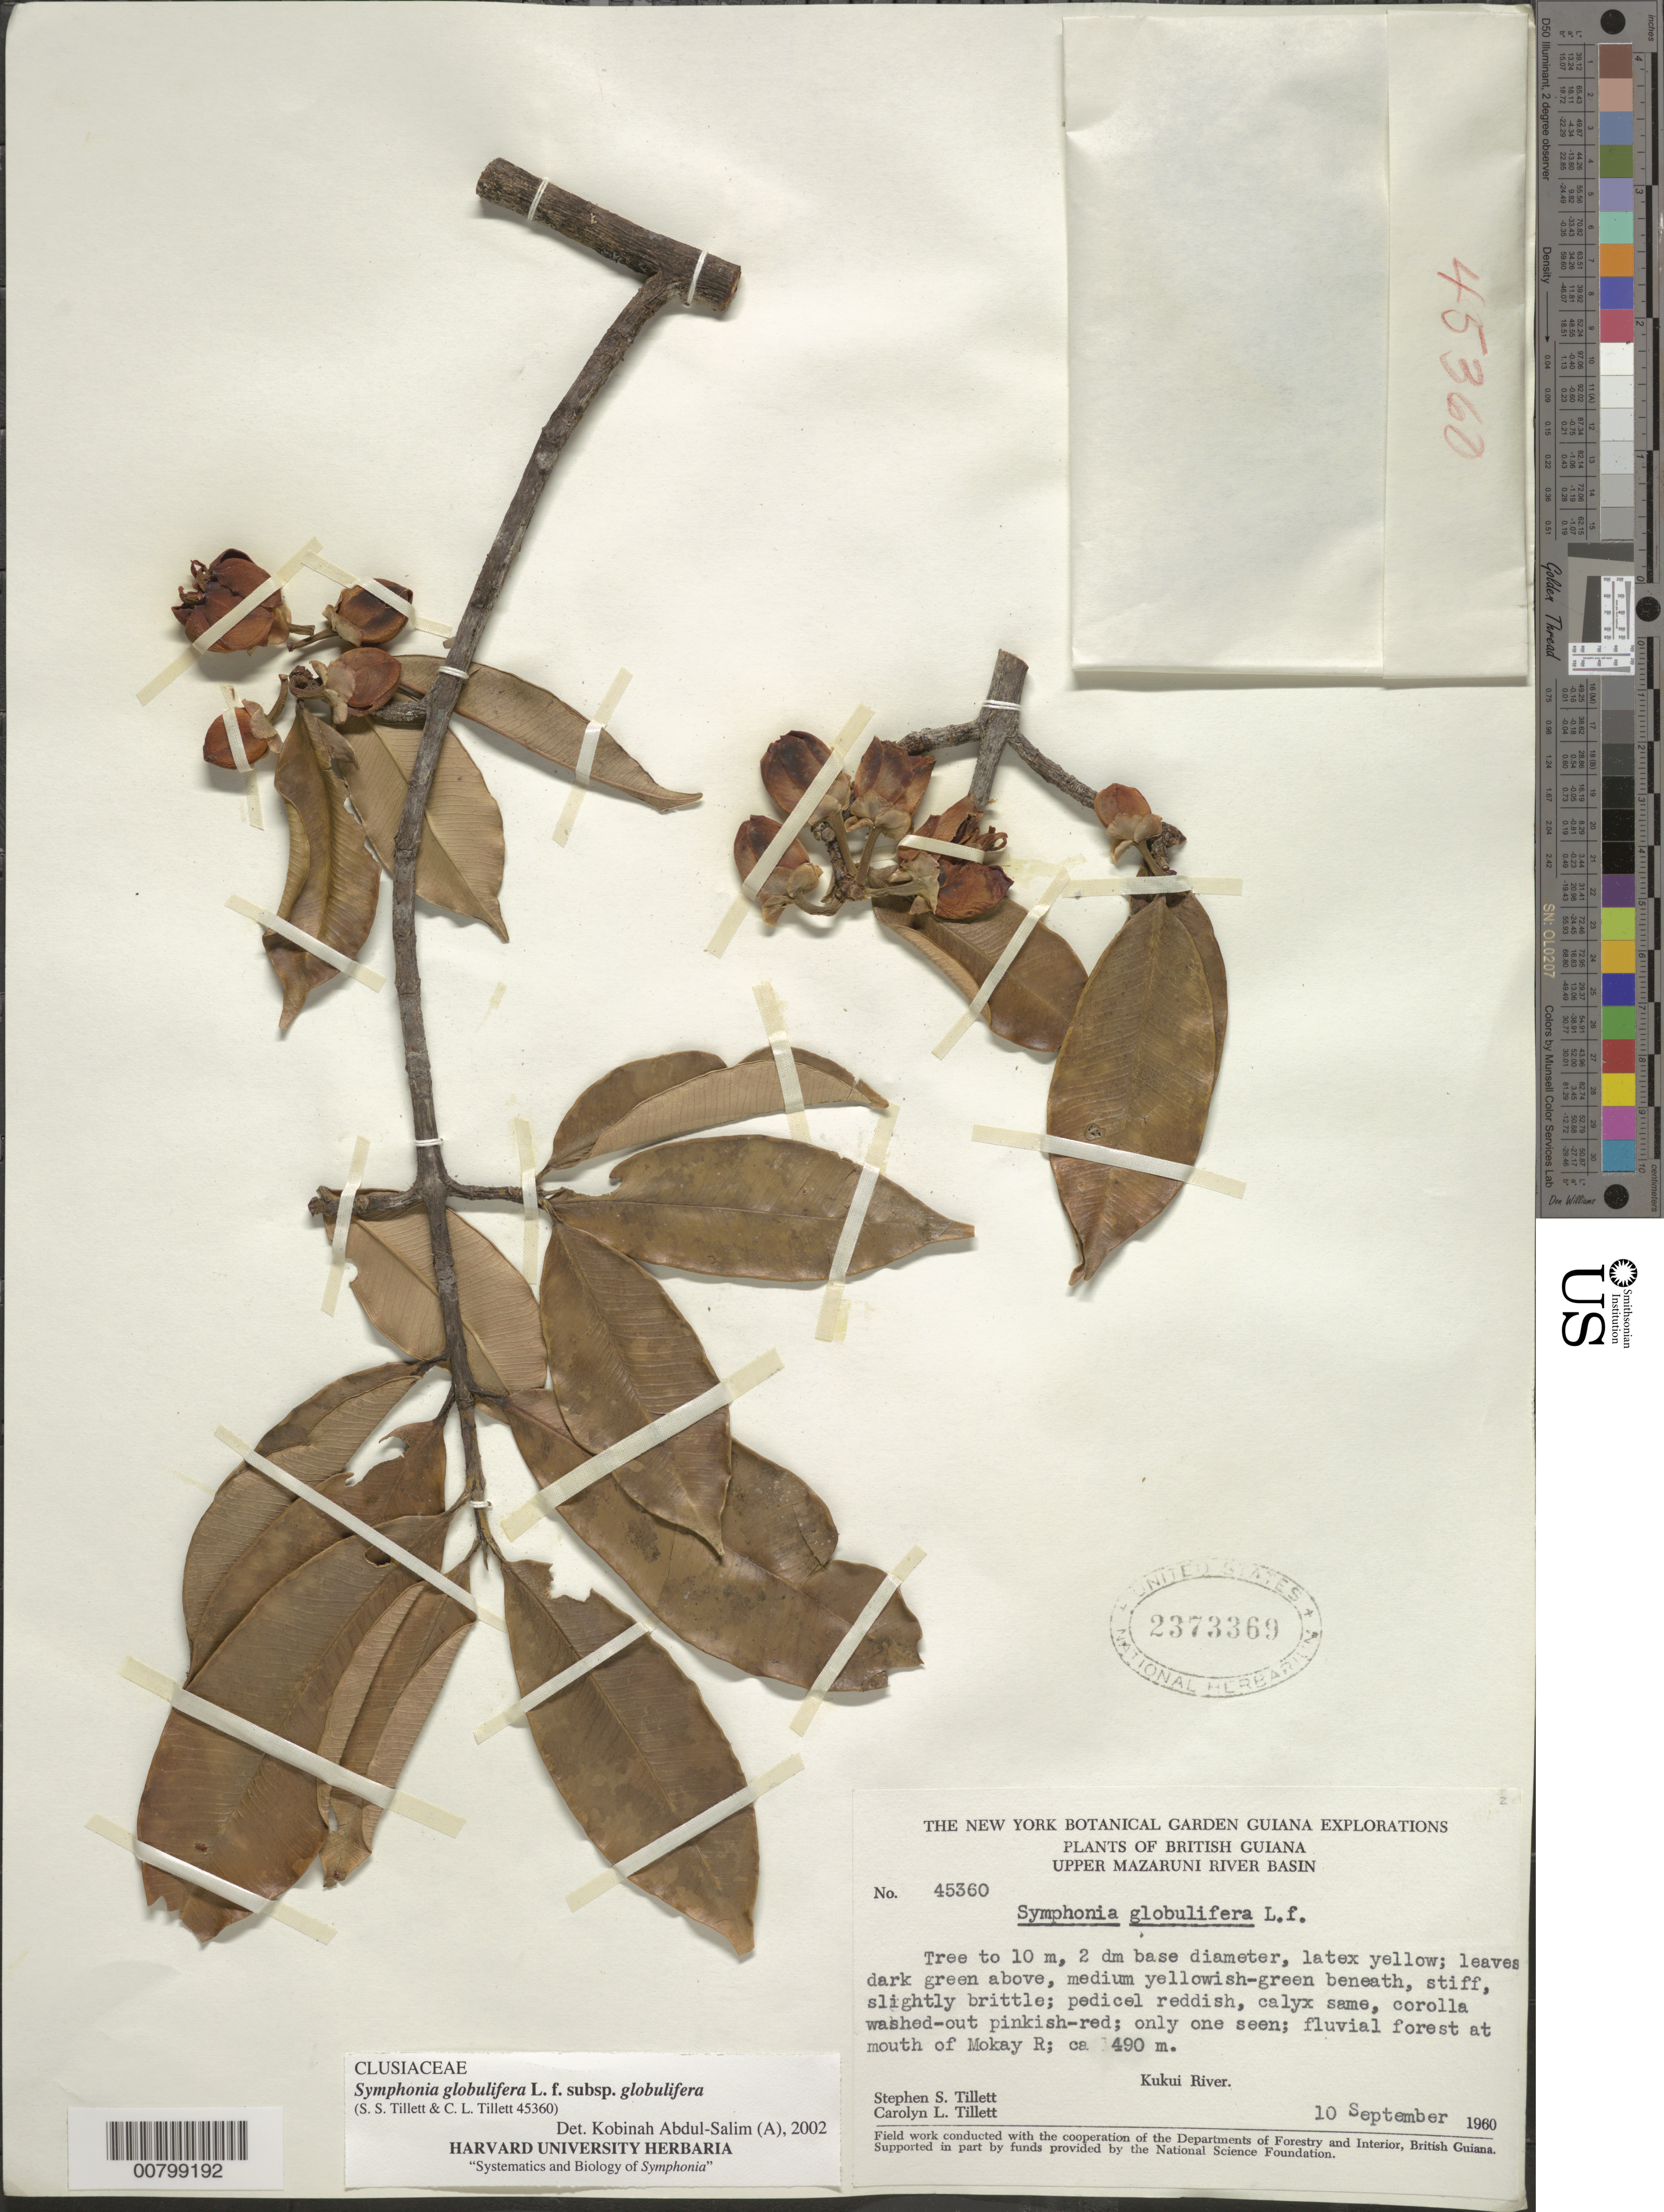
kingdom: Plantae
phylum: Tracheophyta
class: Magnoliopsida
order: Malpighiales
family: Clusiaceae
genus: Symphonia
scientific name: Symphonia globulifera subsp. globulifera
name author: L. f.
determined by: Abdul-Salim, K.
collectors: S. S. Tillett, C. L. Tillett & R. Boyan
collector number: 45360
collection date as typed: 10-Sep-60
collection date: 1960-09-10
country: Guyana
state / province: Cuyuni-Mazaruni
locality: Kukui R., near mouth of Mokay R., Upper Mazaruni River basin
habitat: Fluvial forest at mouth of river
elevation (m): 490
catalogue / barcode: US 2373369